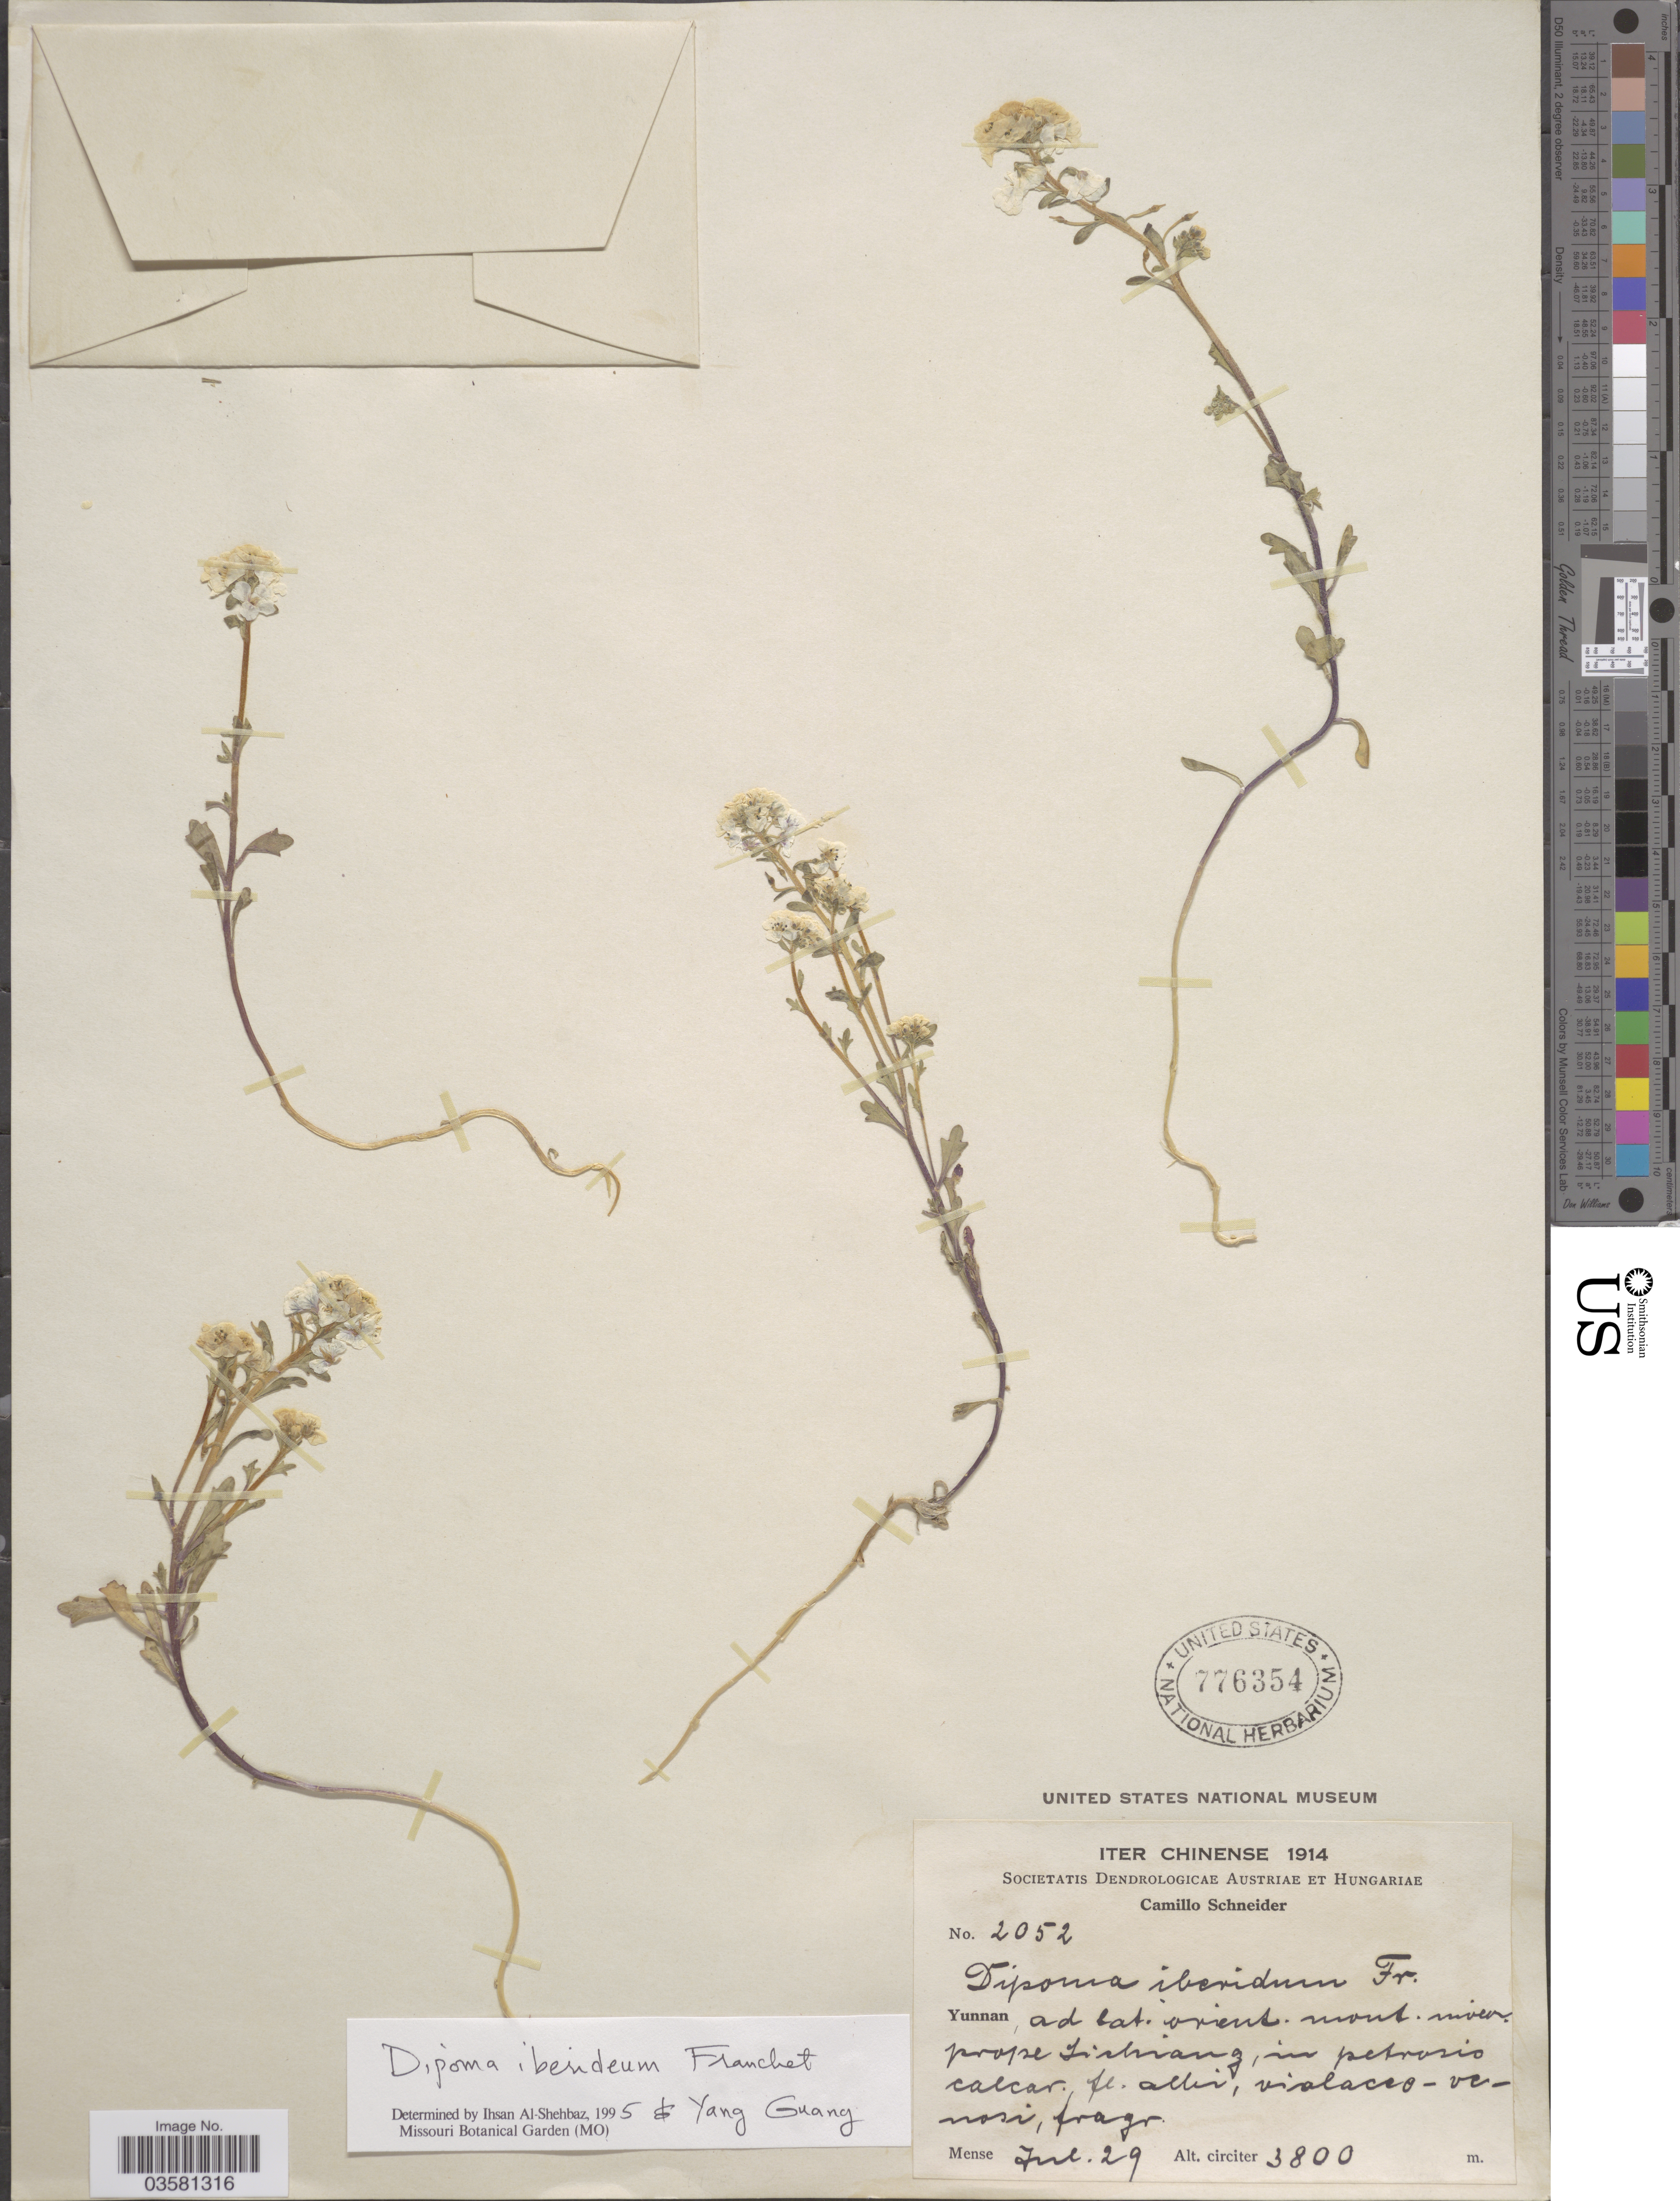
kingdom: Plantae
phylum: Tracheophyta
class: Magnoliopsida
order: Brassicales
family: Brassicaceae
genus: Dipoma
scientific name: Dipoma iberideum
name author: Franch.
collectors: C. K. Schneider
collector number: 2052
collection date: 1914-07-29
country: China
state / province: Yunnan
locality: Ad lat. orient. mont nive. or. prope Lichiang.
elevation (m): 3800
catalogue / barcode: US 776354